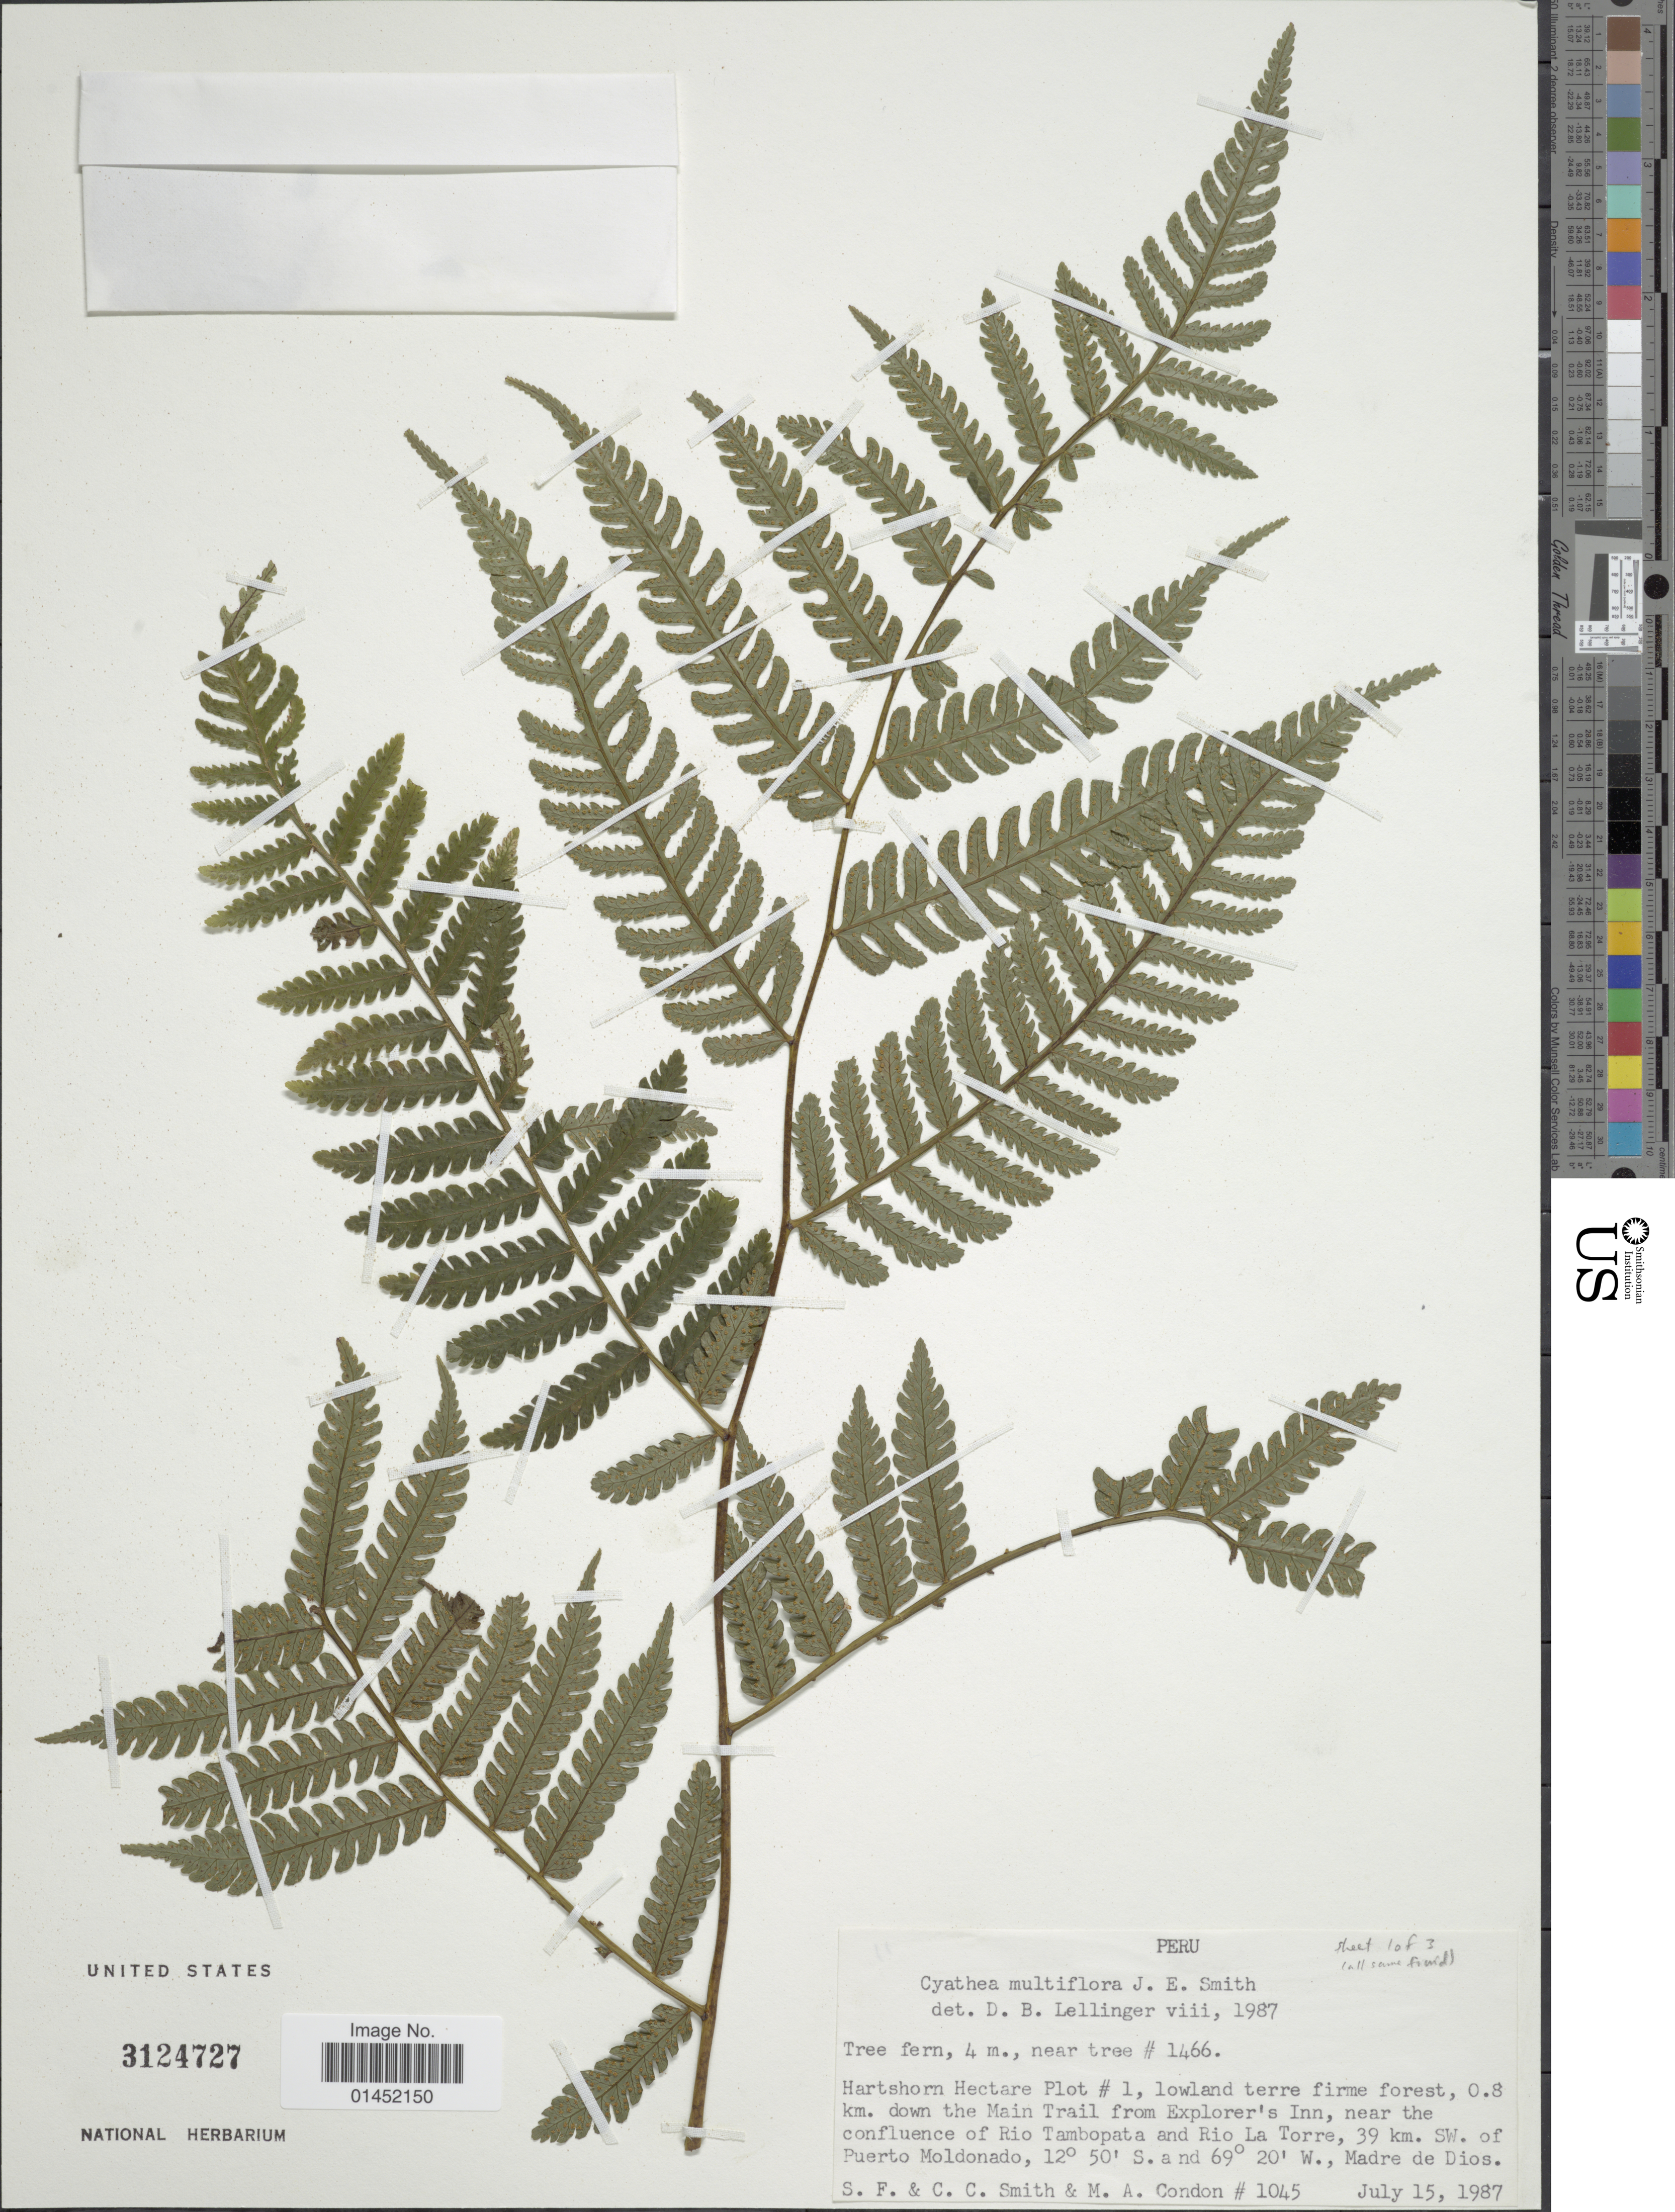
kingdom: Plantae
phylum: Tracheophyta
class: Polypodiopsida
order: Cyatheales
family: Cyatheaceae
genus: Cyathea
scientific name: Cyathea multiflora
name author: Sm.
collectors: S.F. Smith, C. C. Smith & M. Condon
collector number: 1045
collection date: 1987-07-15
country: Peru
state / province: Madre de Dios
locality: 0.8 km down the Main Trail from Explorer's Inn, near the confluence of Rio Tambopata and Rio La Torre, 39 km. SW of Puerto Moldonado, Madre de Dios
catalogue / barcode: US 3124727